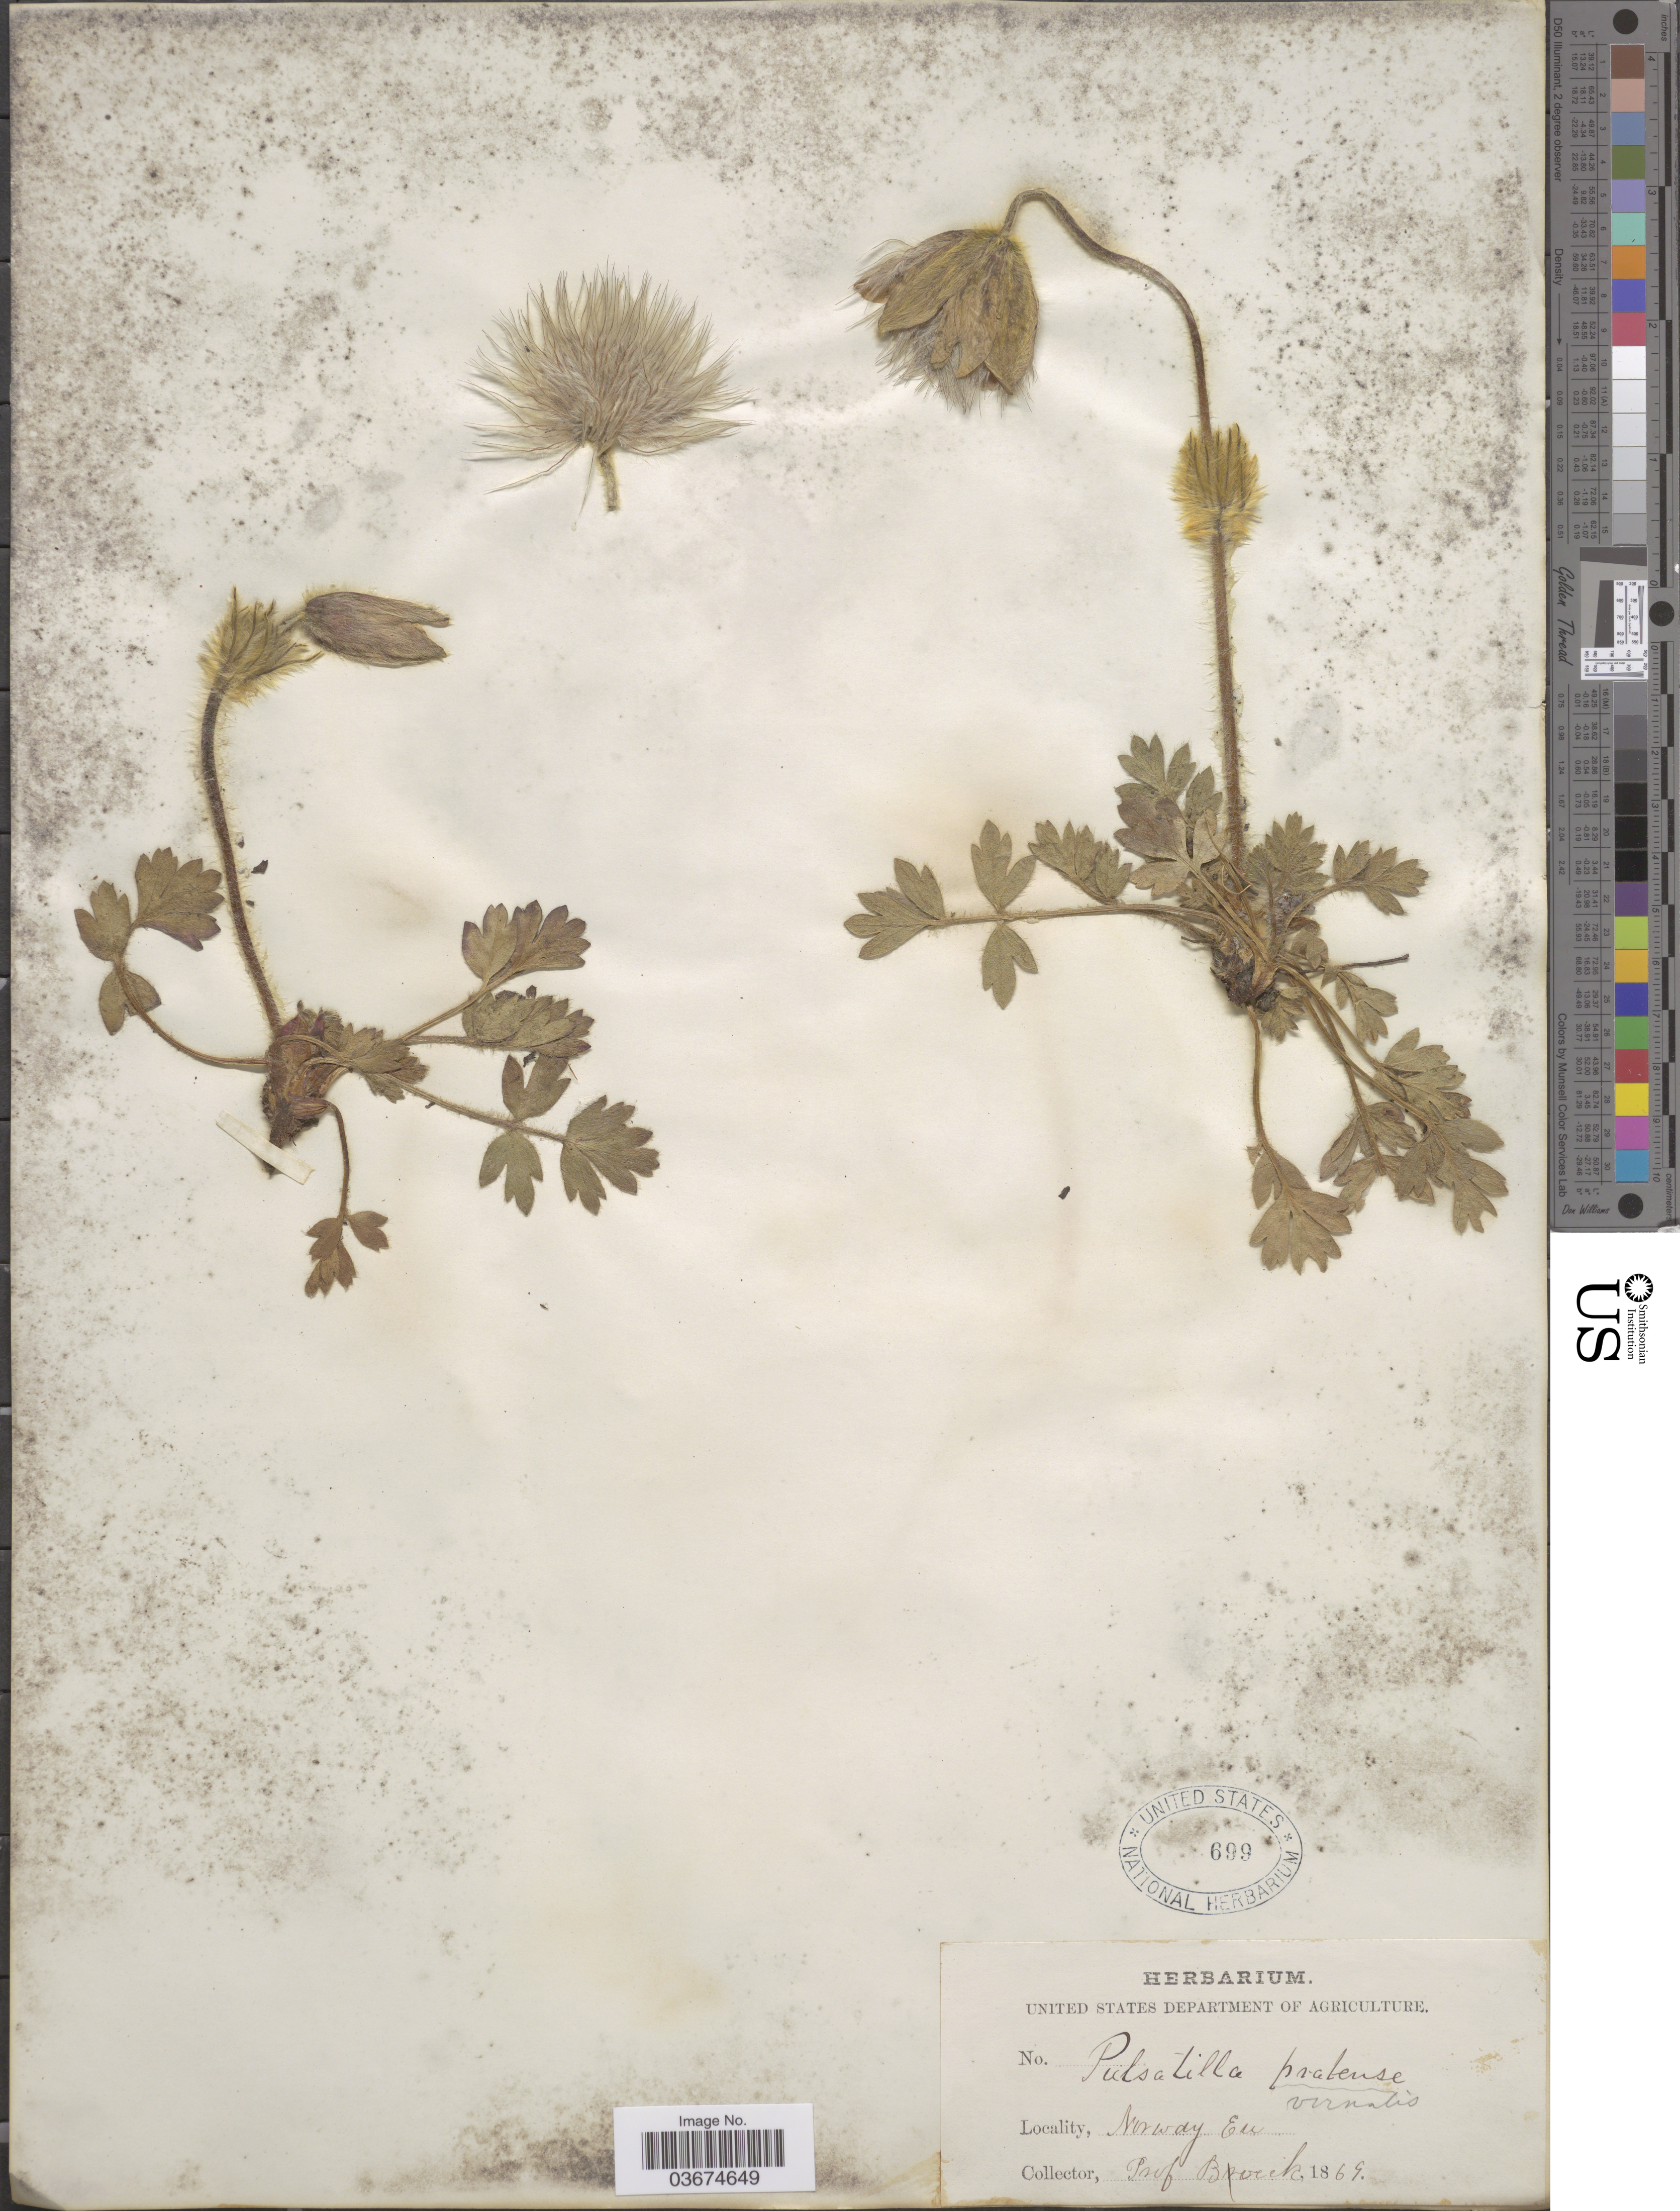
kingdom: Plantae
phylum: Tracheophyta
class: Magnoliopsida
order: Ranunculales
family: Ranunculaceae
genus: Pulsatilla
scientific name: Pulsatilla vernalis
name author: (L.) Mill.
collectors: Boeck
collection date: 1869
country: Norway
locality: Eu.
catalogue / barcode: US 699